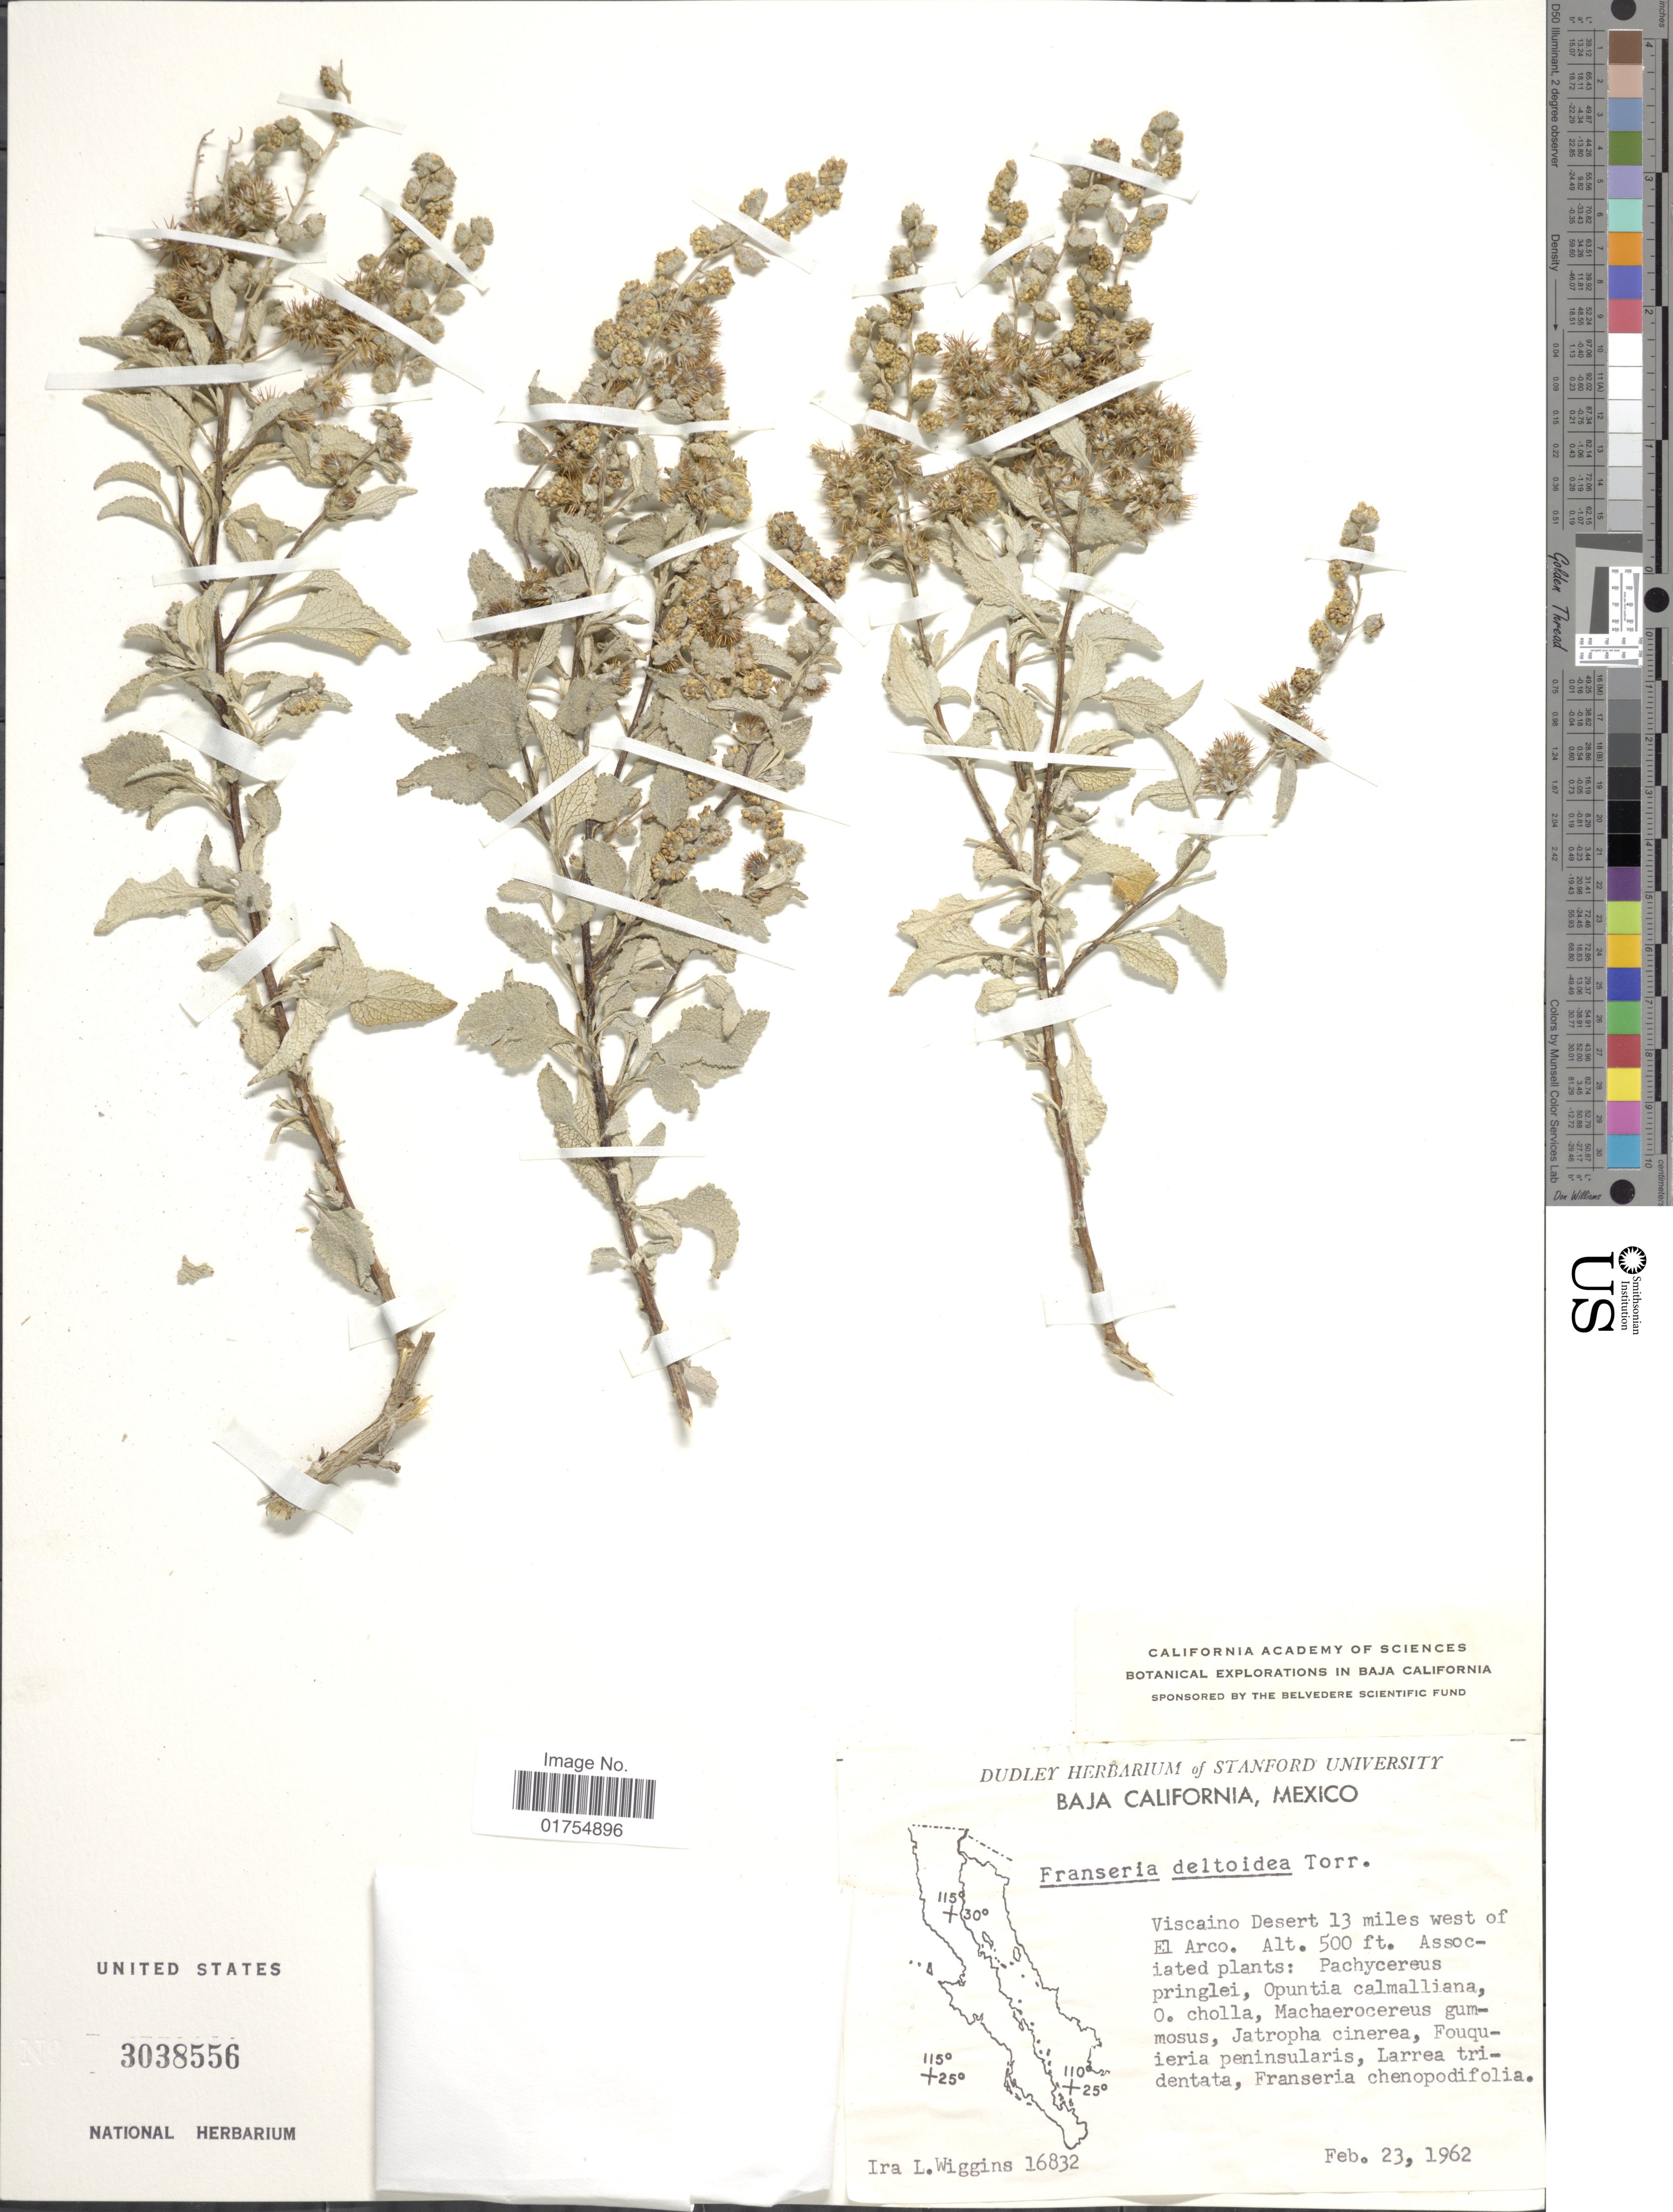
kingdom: Plantae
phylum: Tracheophyta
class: Magnoliopsida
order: Asterales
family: Asteraceae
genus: Franseria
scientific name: Franseria deltoidea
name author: Torr.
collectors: I. L. Wiggins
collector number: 16832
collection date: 1962-02-23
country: Mexico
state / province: Baja California Norte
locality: Vicaino Desert 13 miles west of El Arco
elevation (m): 152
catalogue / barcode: US 3038556